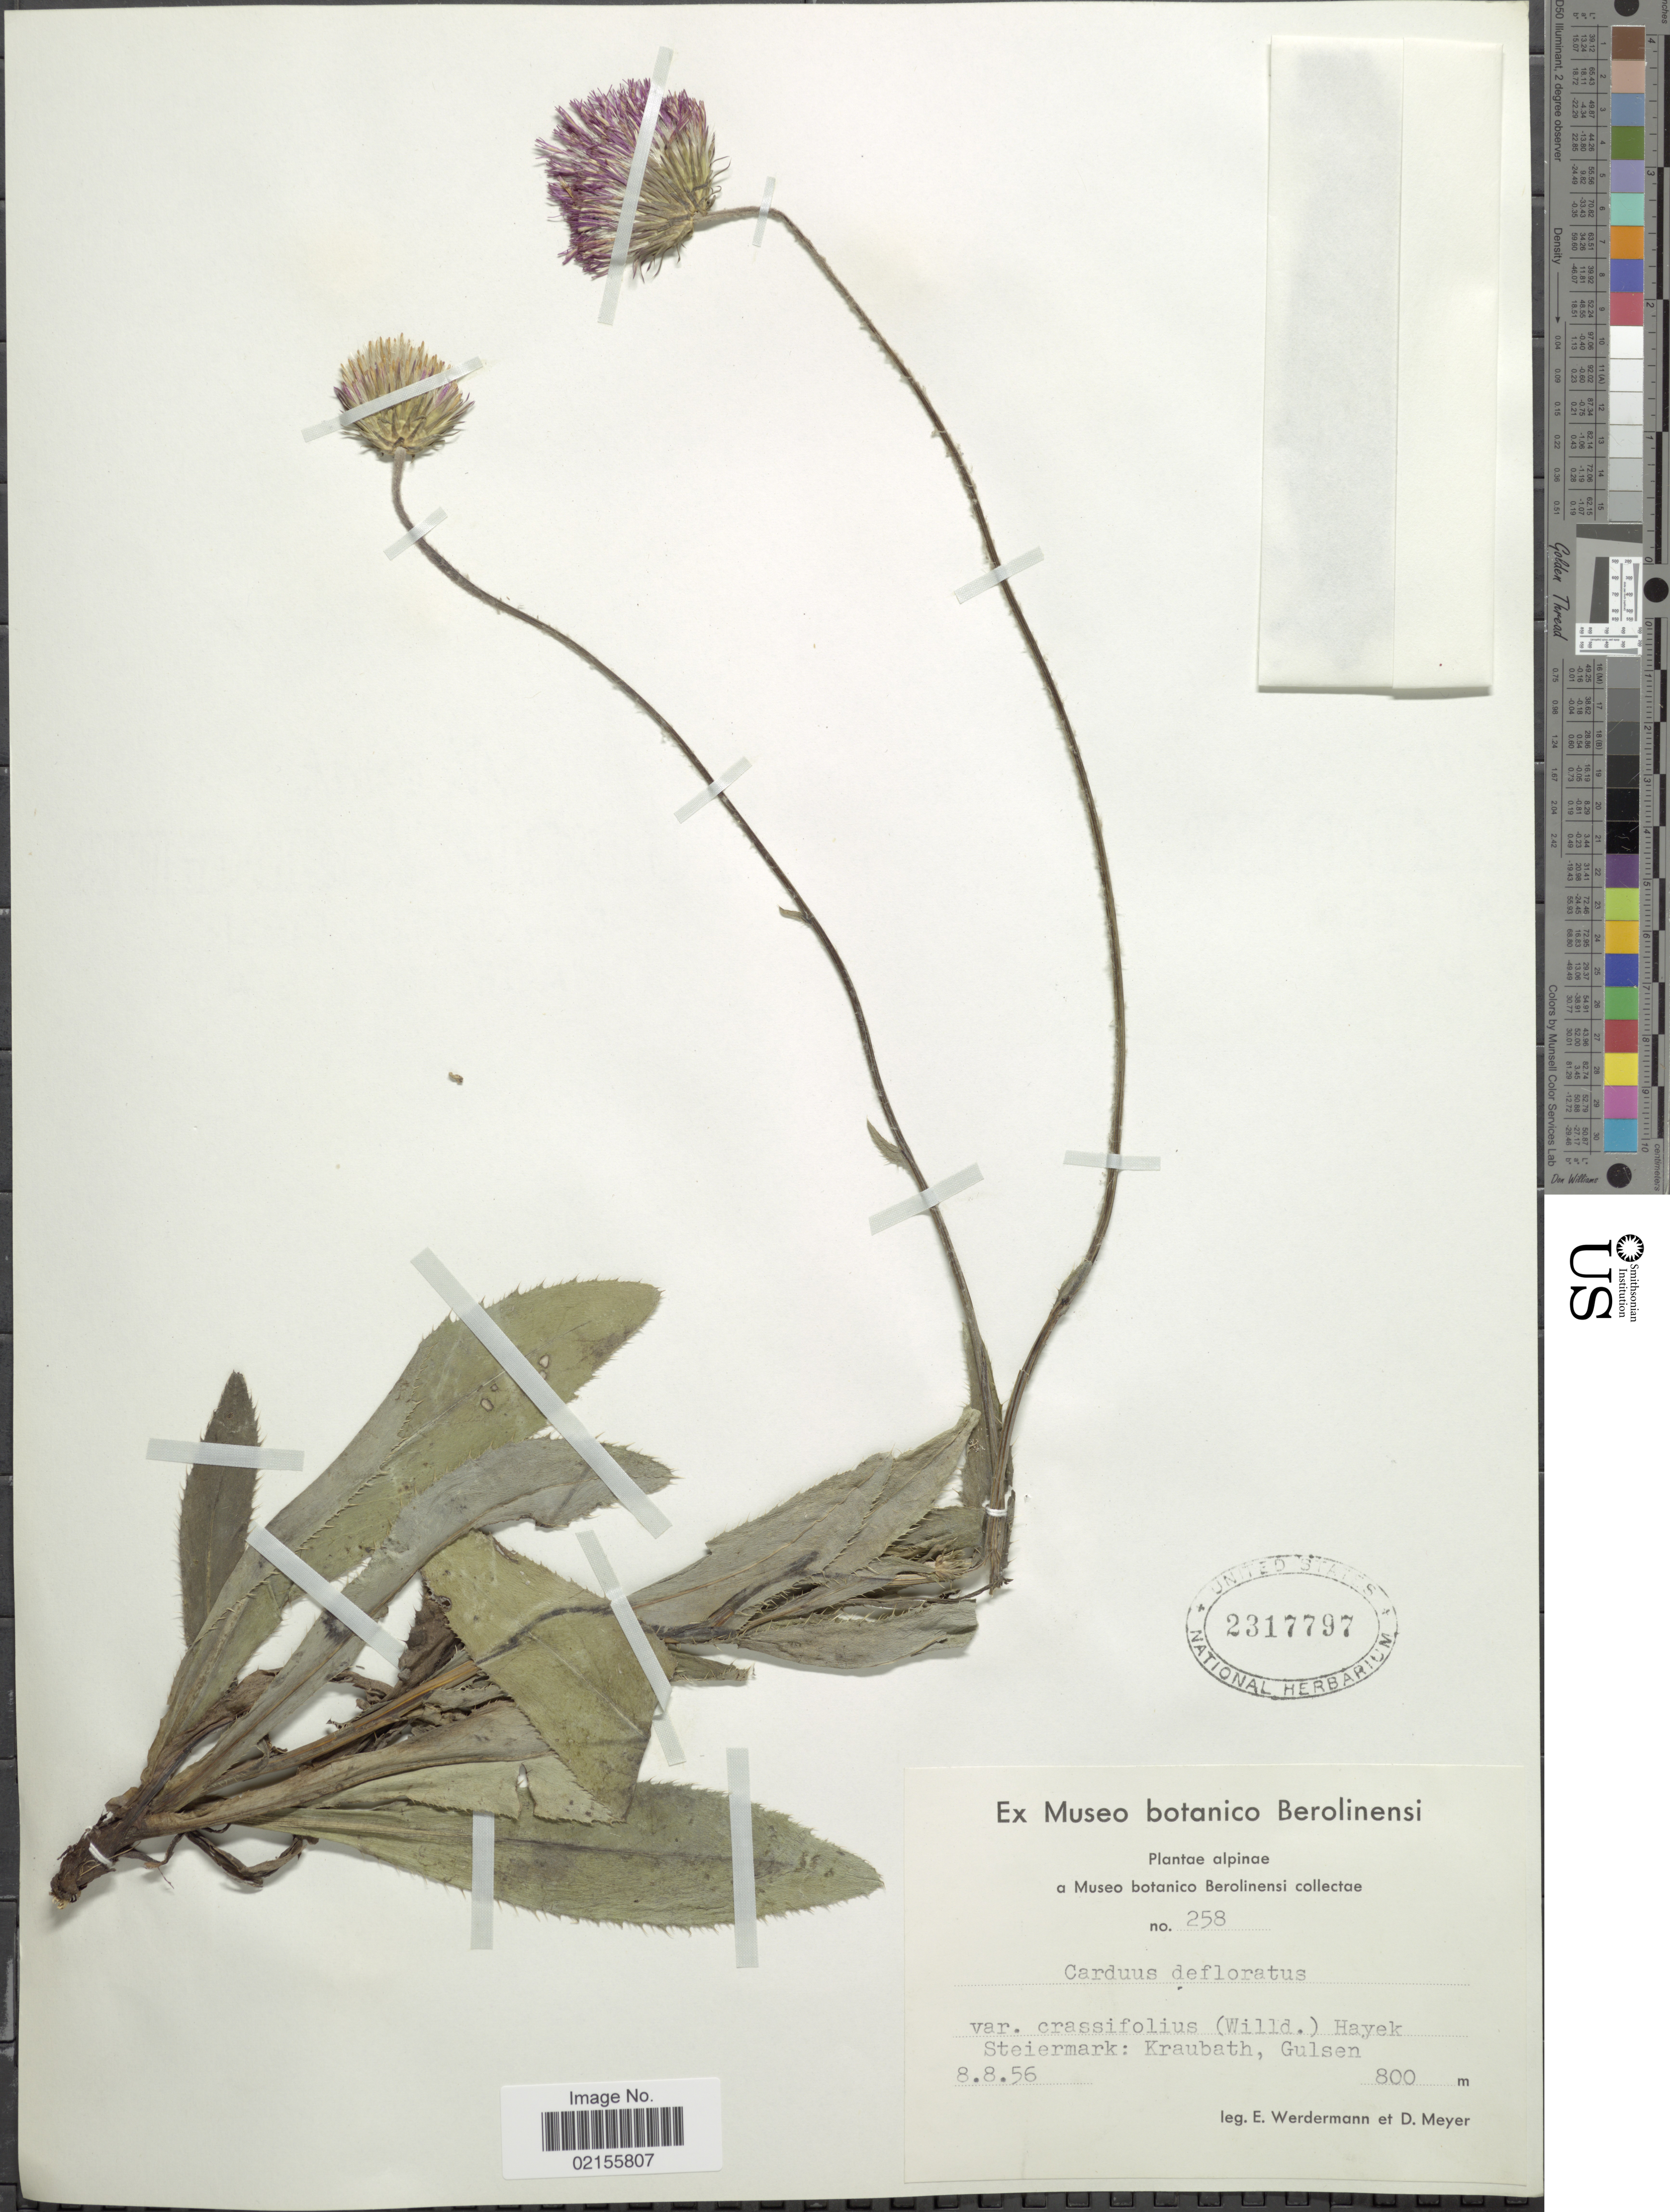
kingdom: Plantae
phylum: Tracheophyta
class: Magnoliopsida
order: Asterales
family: Asteraceae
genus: Carduus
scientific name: Carduus defloratus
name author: L.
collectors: E. Werdermann & D. Meyer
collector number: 258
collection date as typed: Transcribed d/m/y: 8/8/56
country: Austria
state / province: Steiermark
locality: Kraubath, Gulsen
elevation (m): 800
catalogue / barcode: US 2317797